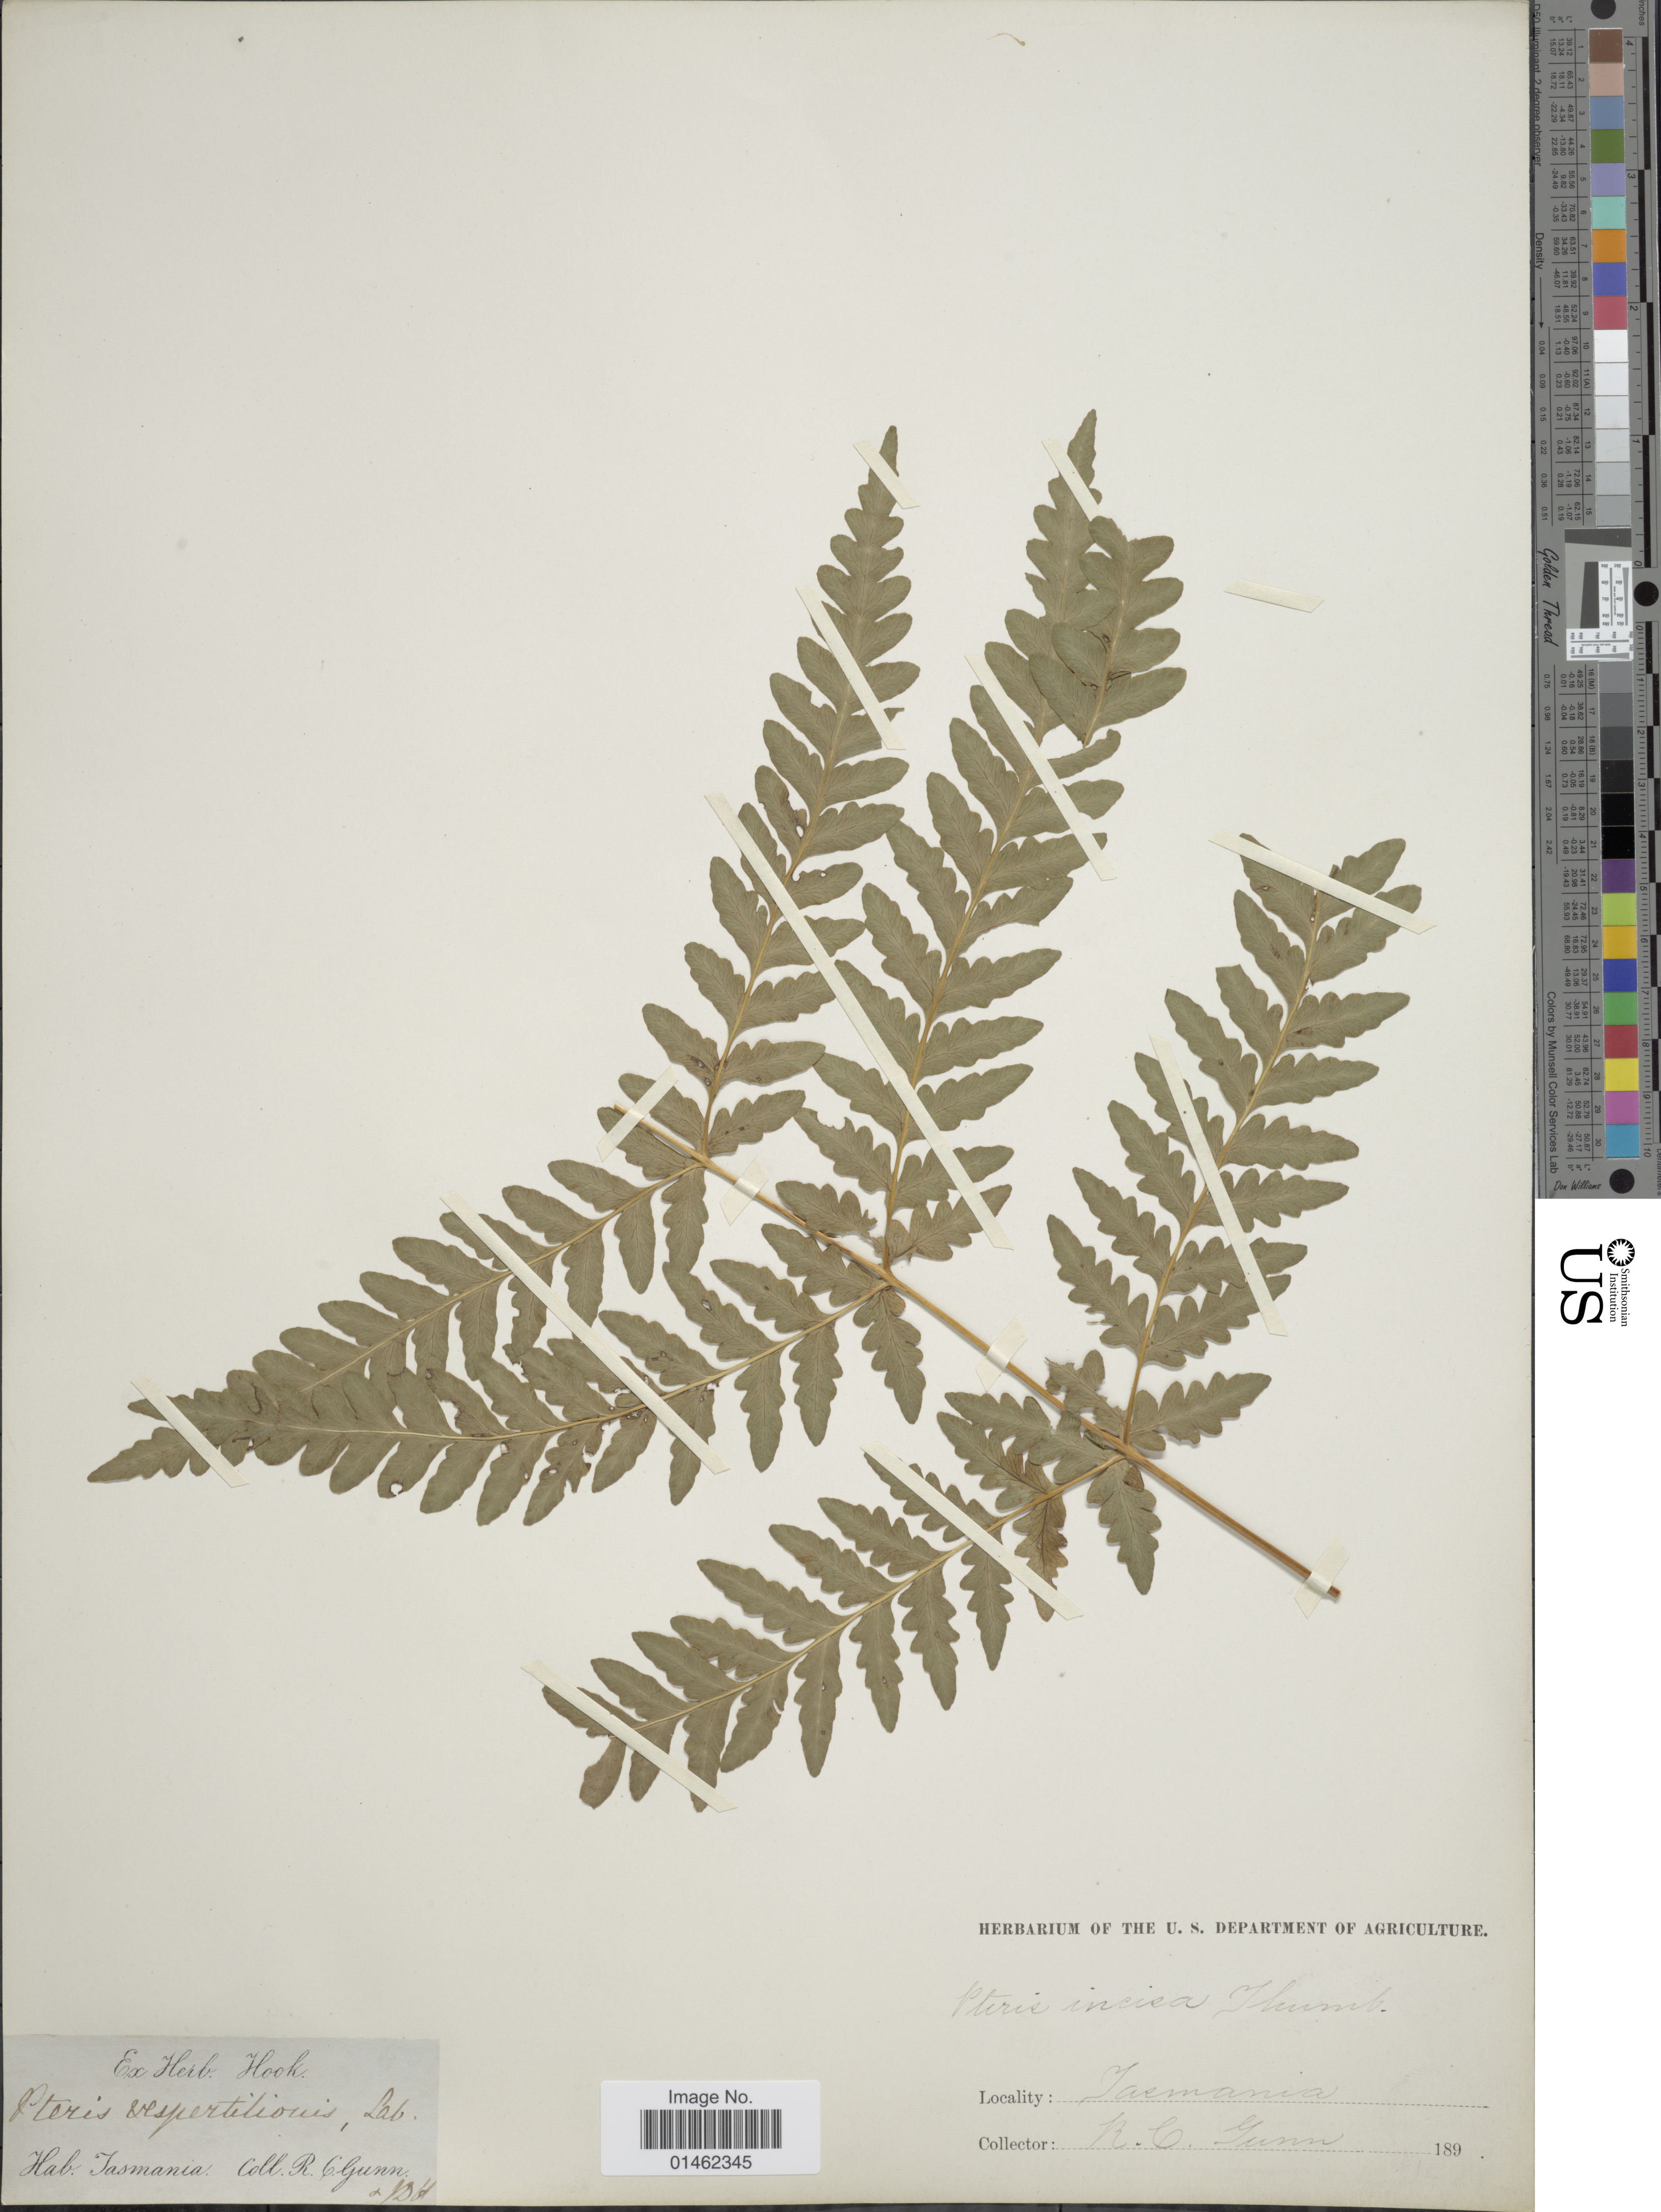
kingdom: Plantae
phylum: Tracheophyta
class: Polypodiopsida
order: Polypodiales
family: Dennstaedtiaceae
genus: Histiopteris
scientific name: Histiopteris incisa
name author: (Thunb.) J. Sm.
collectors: R. Gunn & J. D. Hooker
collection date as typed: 189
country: Australia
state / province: Tasmania